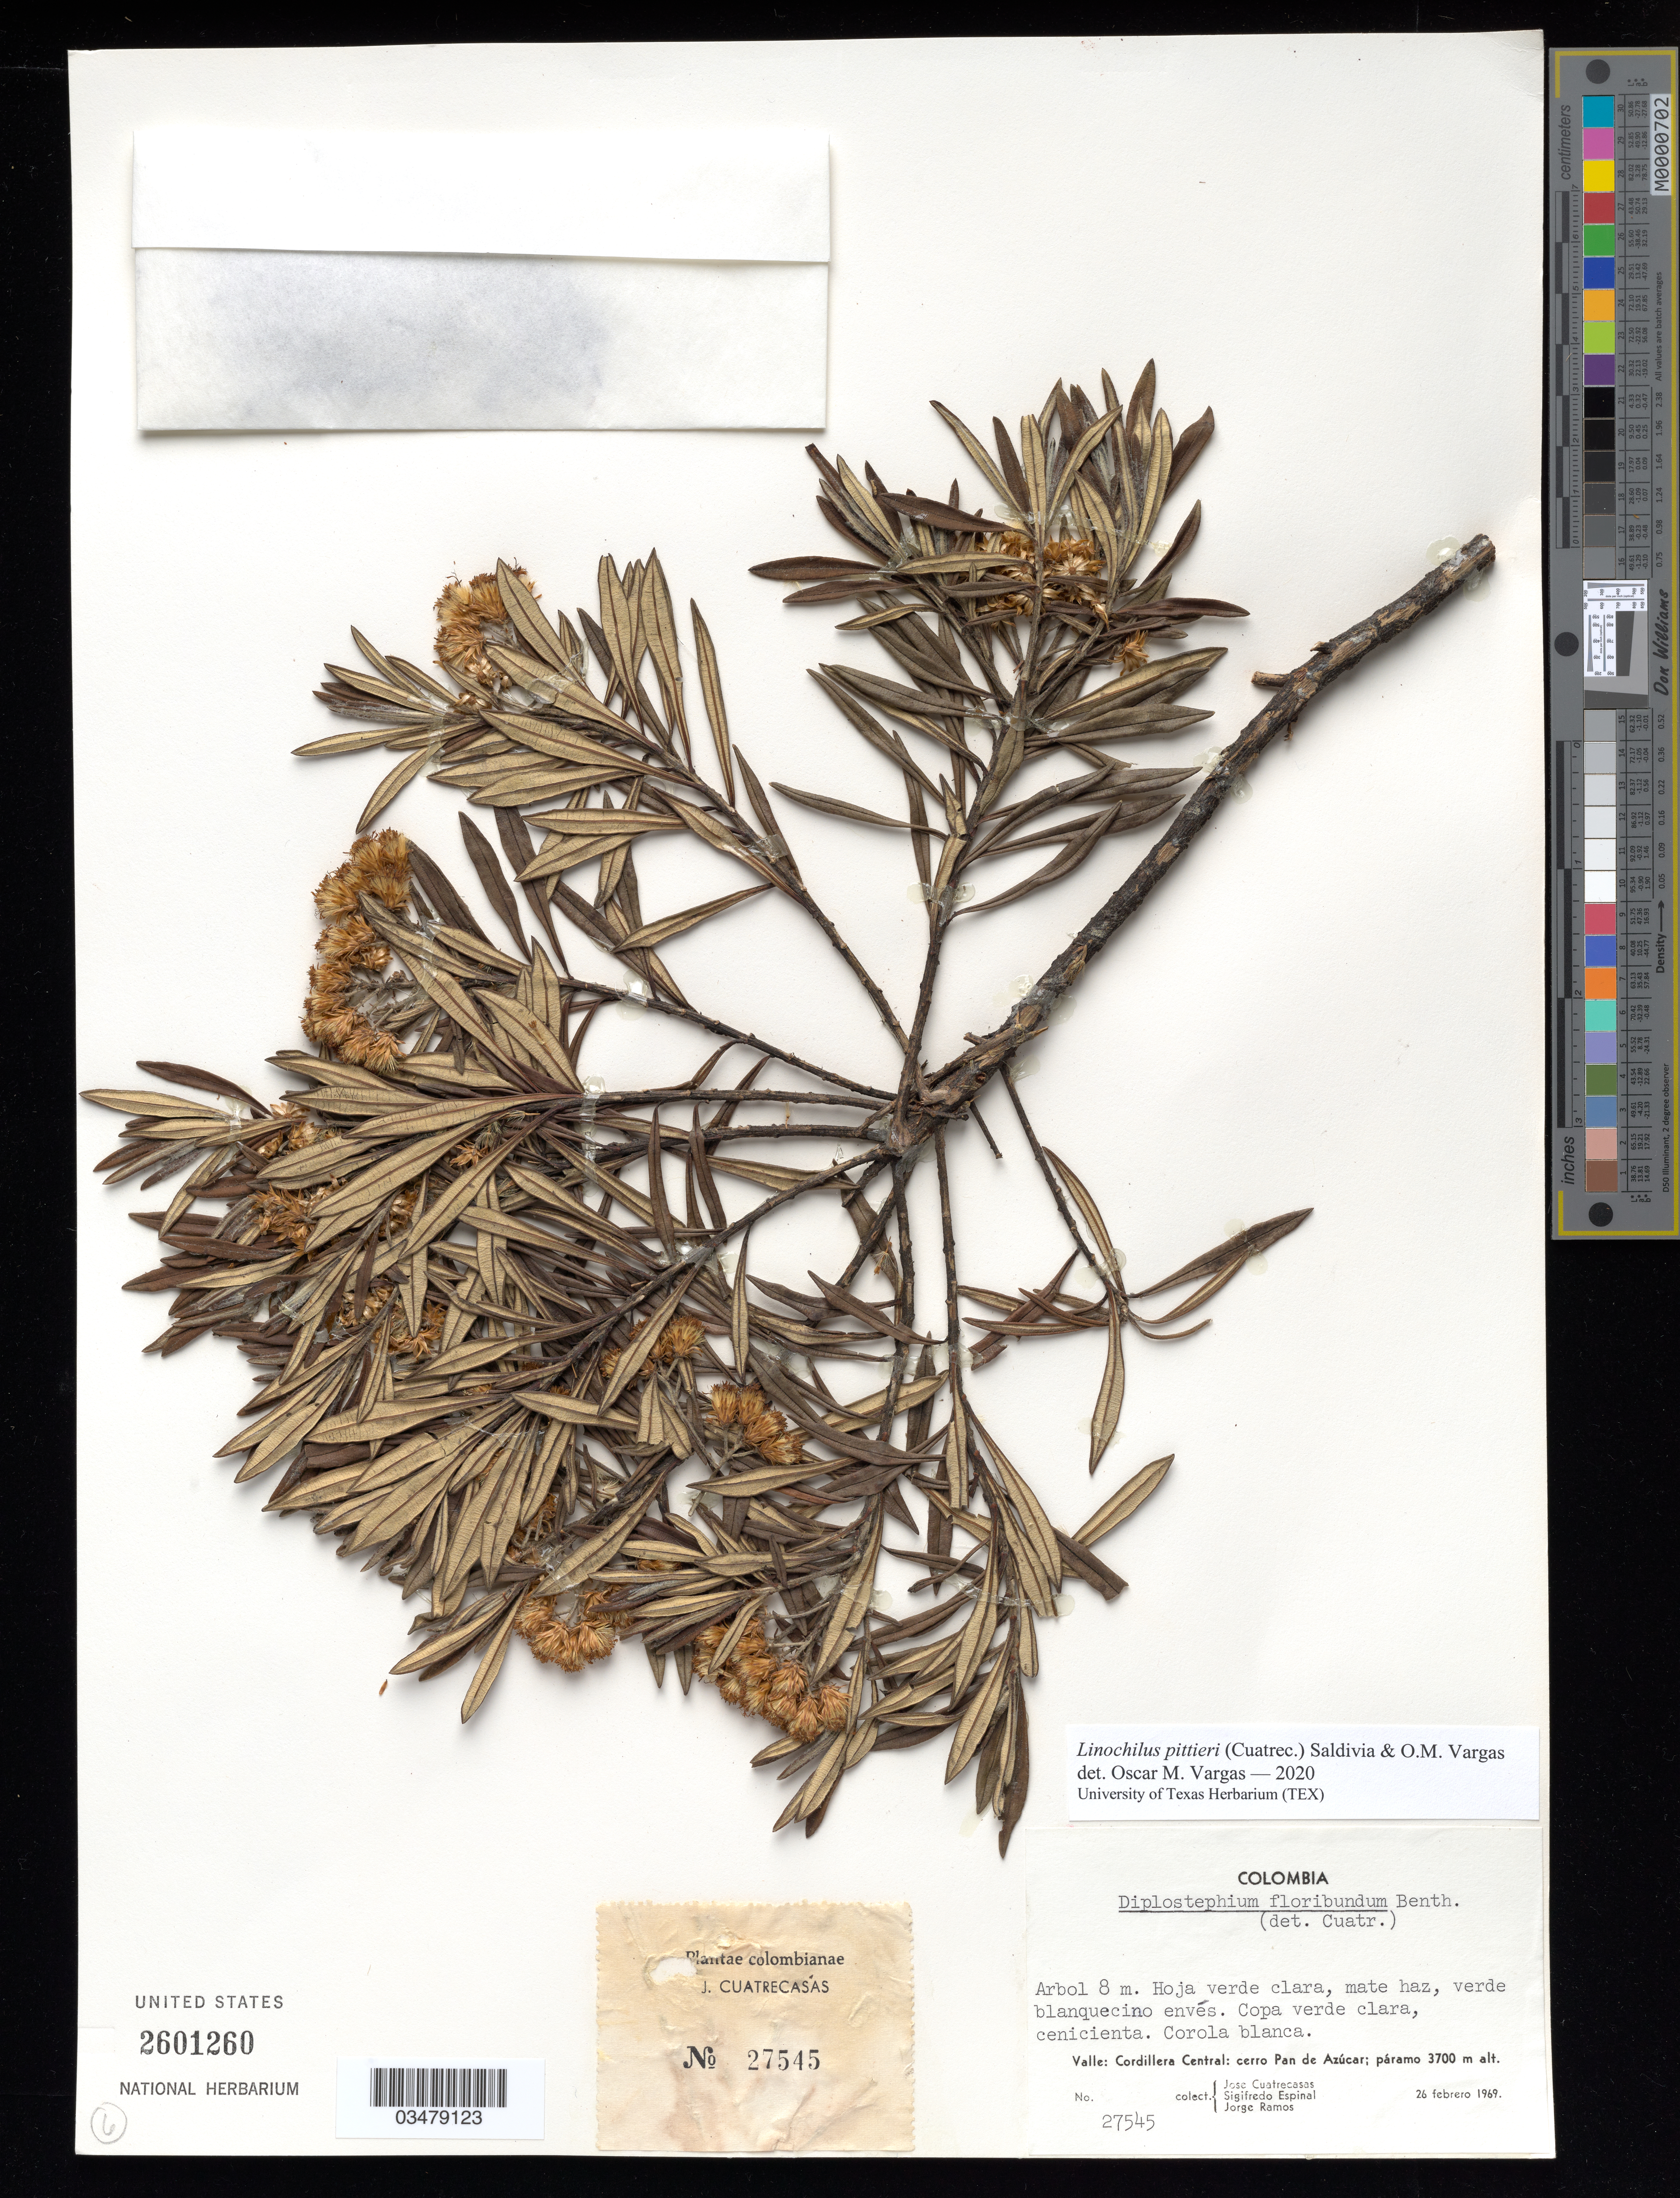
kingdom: Plantae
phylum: Tracheophyta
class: Magnoliopsida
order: Asterales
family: Asteraceae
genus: Linochilus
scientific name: Linochilus pittieri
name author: (Cuatrec.) Saldivia & O.M. Vargas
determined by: Vargas, Oscar M.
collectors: J. Cuatrecasas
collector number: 27545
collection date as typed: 26 Feb 1969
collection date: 1969-02-26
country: Colombia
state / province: Valle del Cauca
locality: Cordillera Central, Cerro Pan de Azucar.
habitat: Paramo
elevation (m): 3700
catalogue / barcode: US 2601260